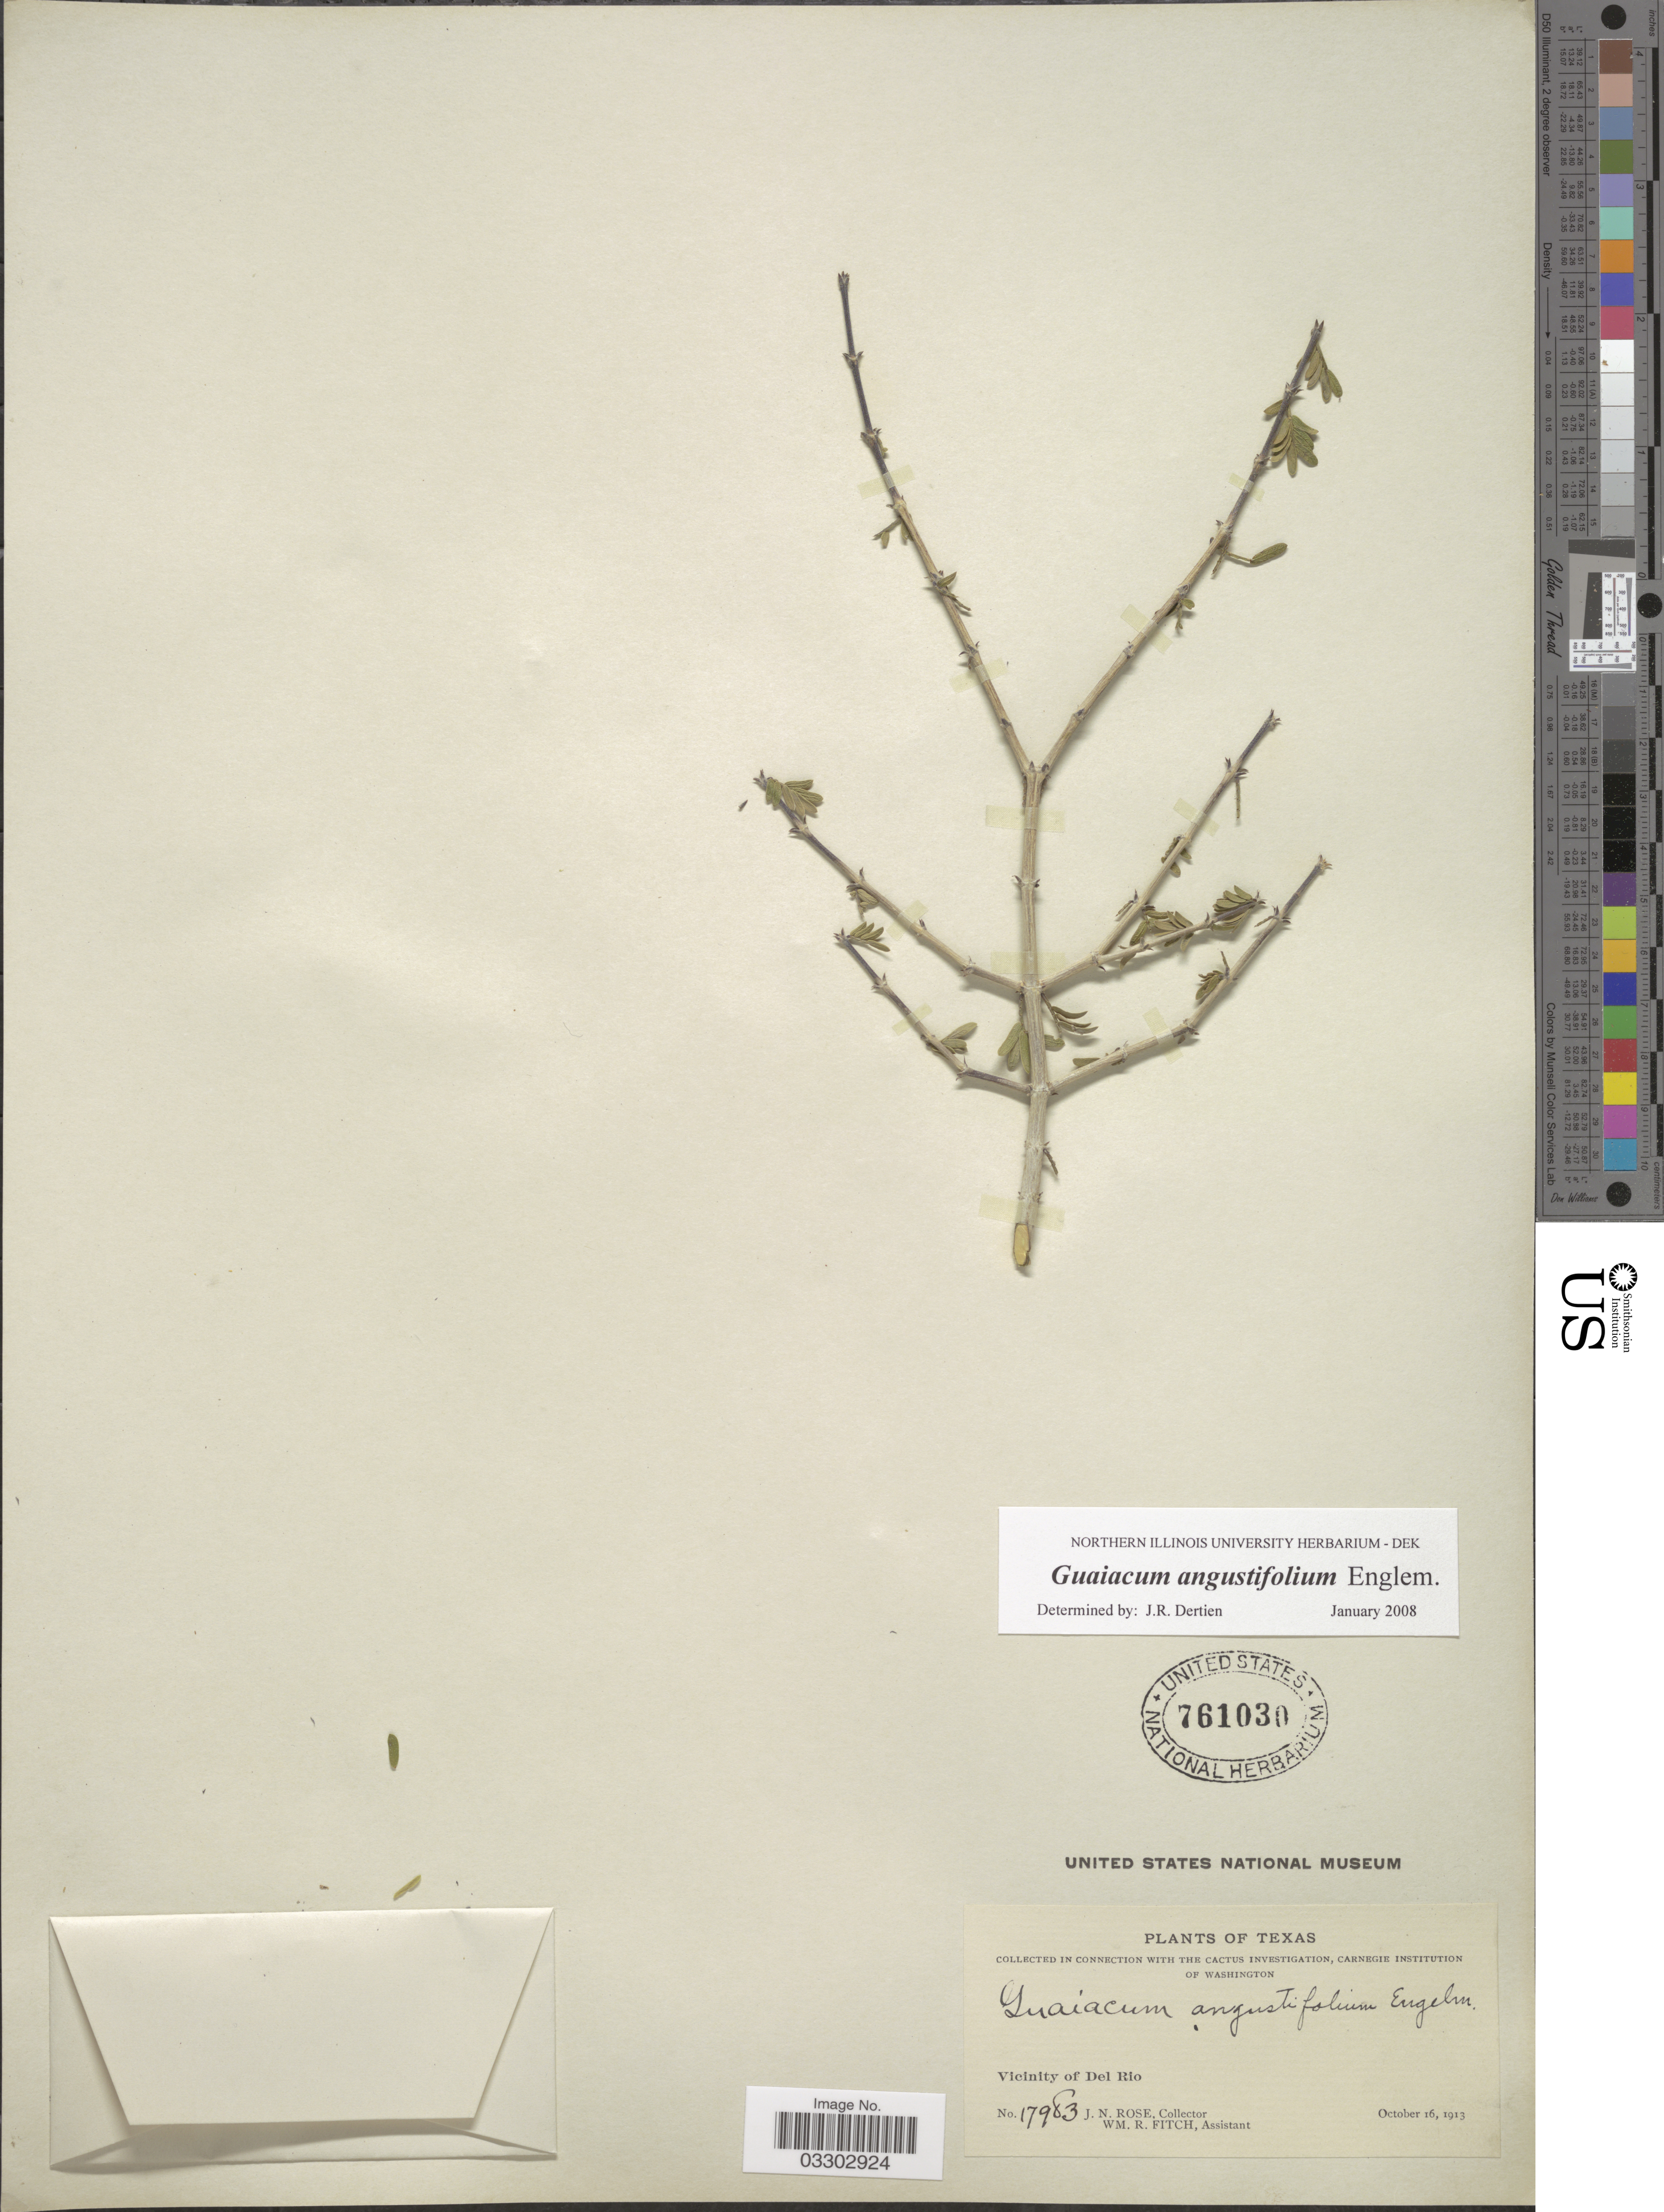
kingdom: Plantae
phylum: Tracheophyta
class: Magnoliopsida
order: Zygophyllales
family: Zygophyllaceae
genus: Guaiacum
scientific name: Guaiacum angustifolium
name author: Engelm.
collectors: J. N. Rose & W. R. Fitch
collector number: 17983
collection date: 1913-10-16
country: United States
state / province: Texas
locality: Vicinity of Del Rio.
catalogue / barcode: US 761030